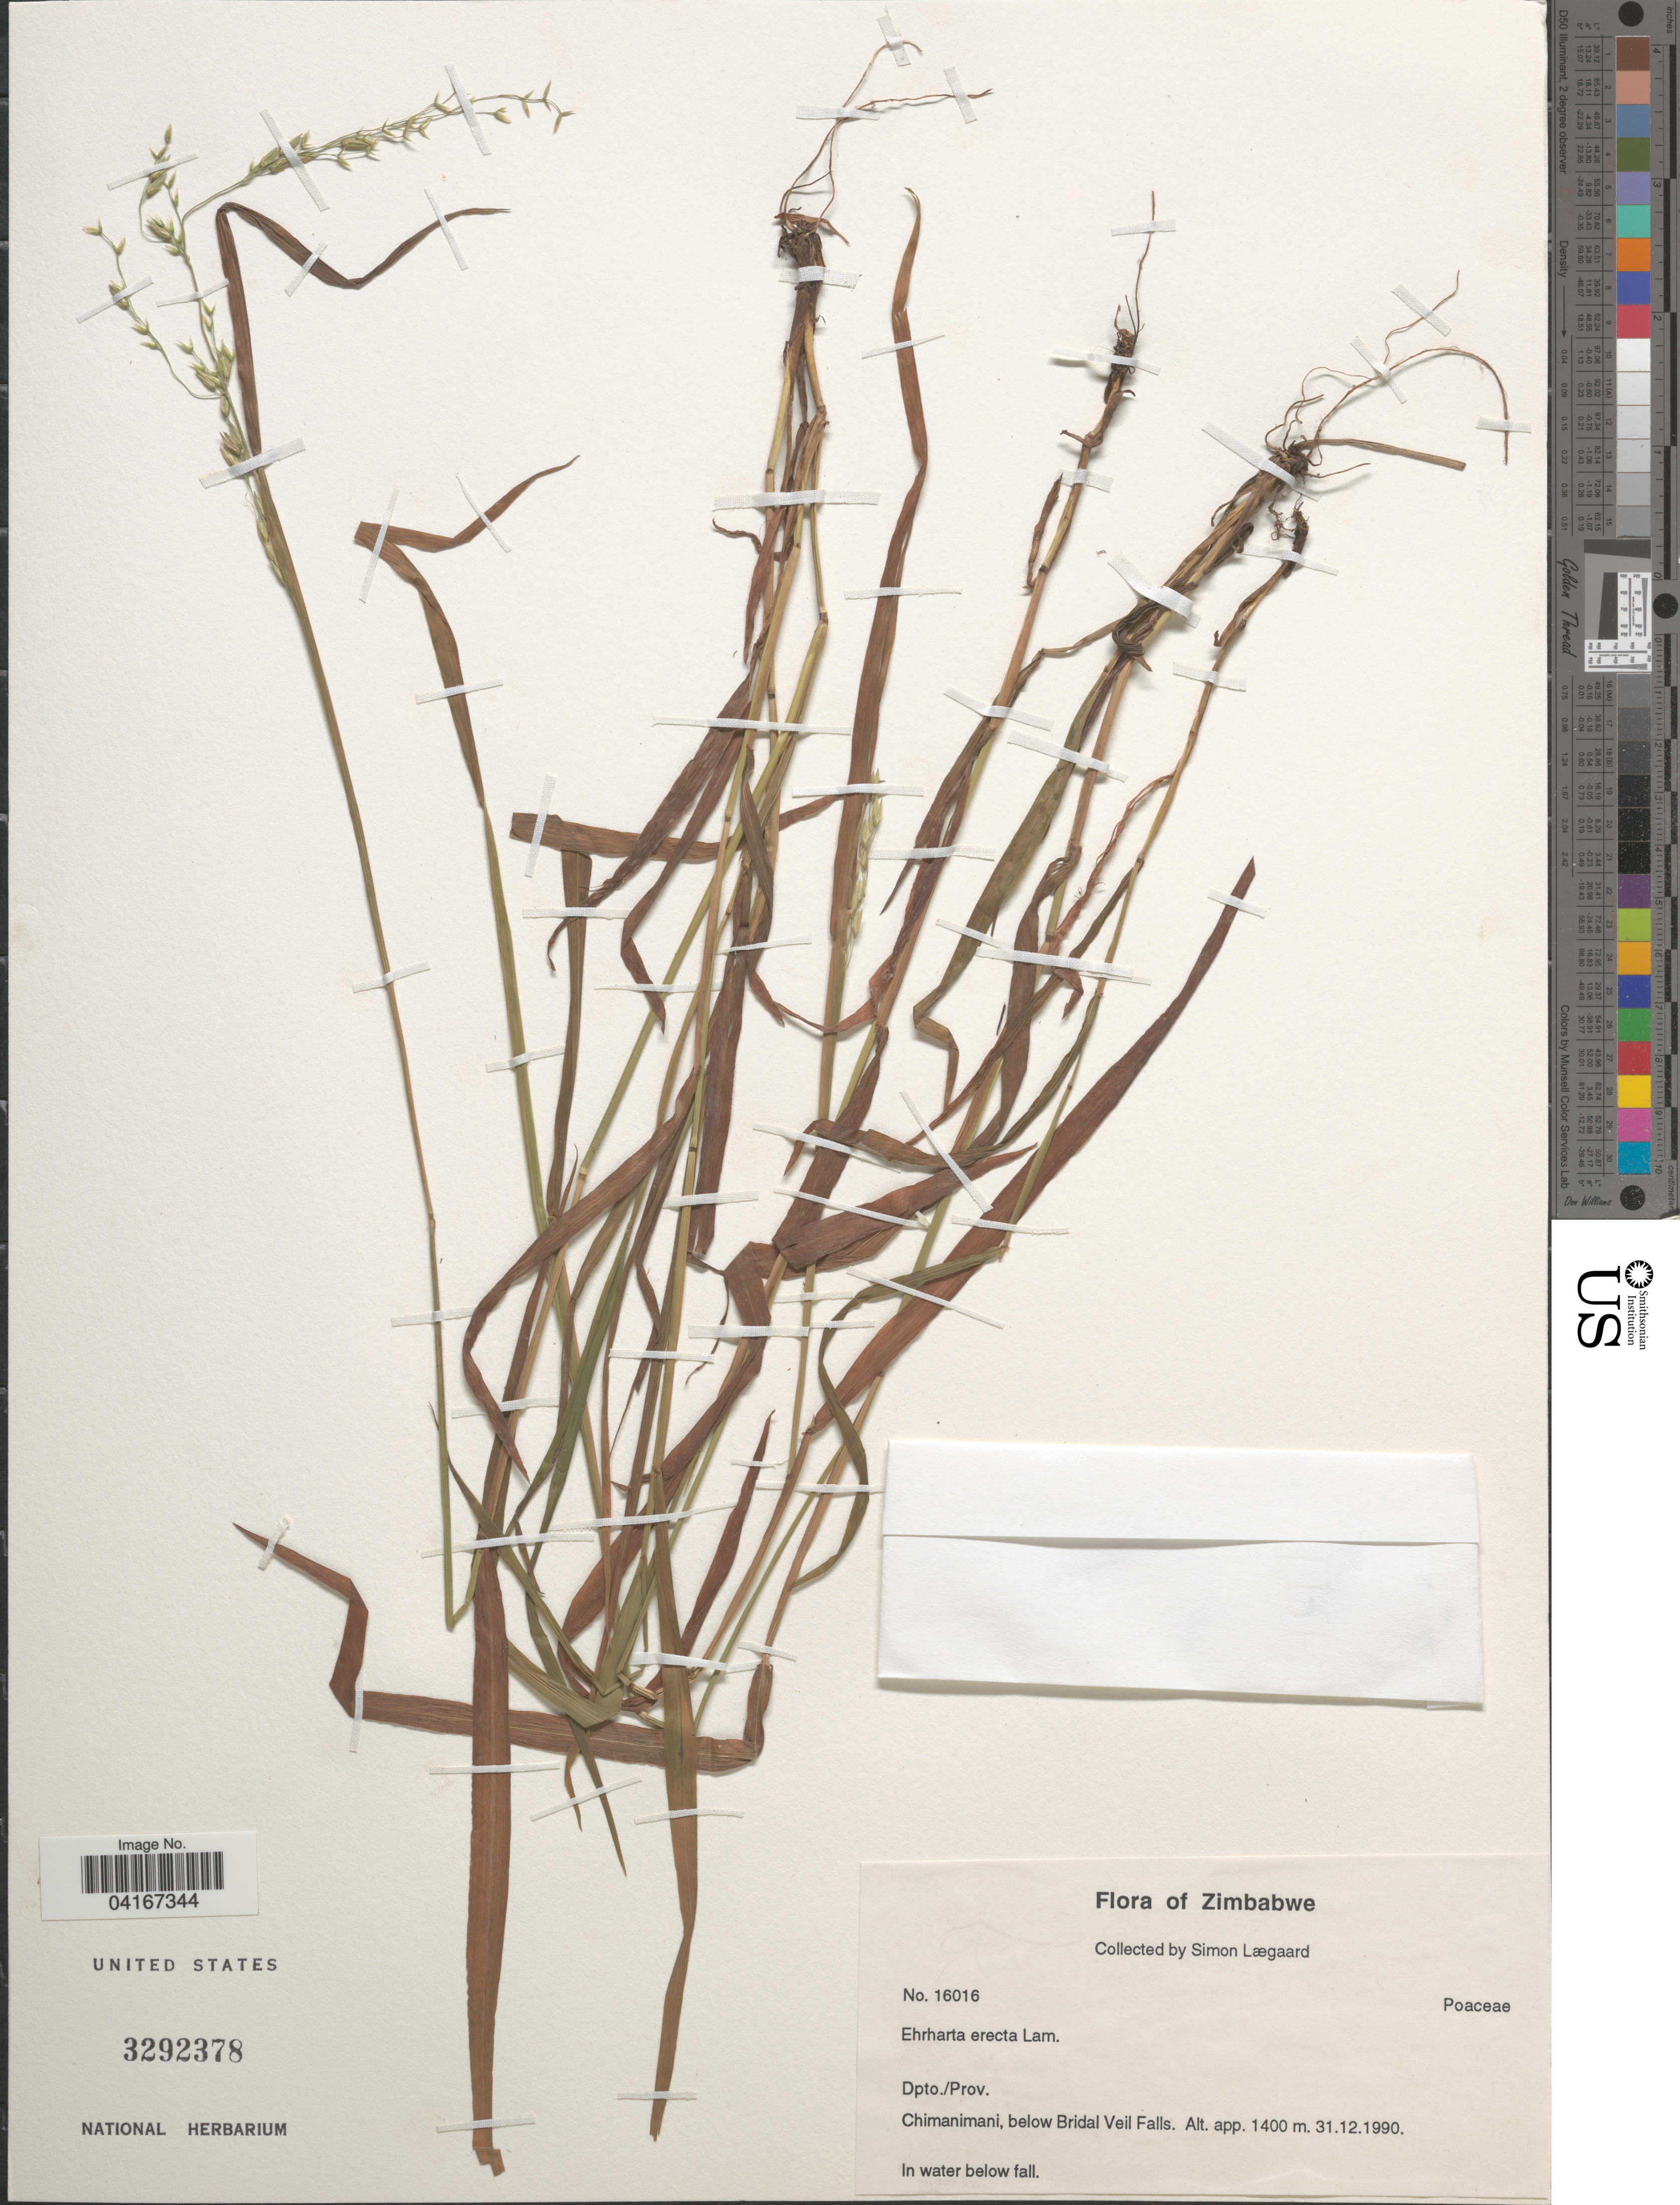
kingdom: Plantae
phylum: Tracheophyta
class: Liliopsida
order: Poales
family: Poaceae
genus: Ehrharta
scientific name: Ehrharta erecta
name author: Lam.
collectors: S. Lægaard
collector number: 16016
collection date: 1990-12-31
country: Zimbabwe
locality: Dpto./Prov. Chimanimani, below Bridal Veil Falls.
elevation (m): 1400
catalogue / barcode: US 3292378